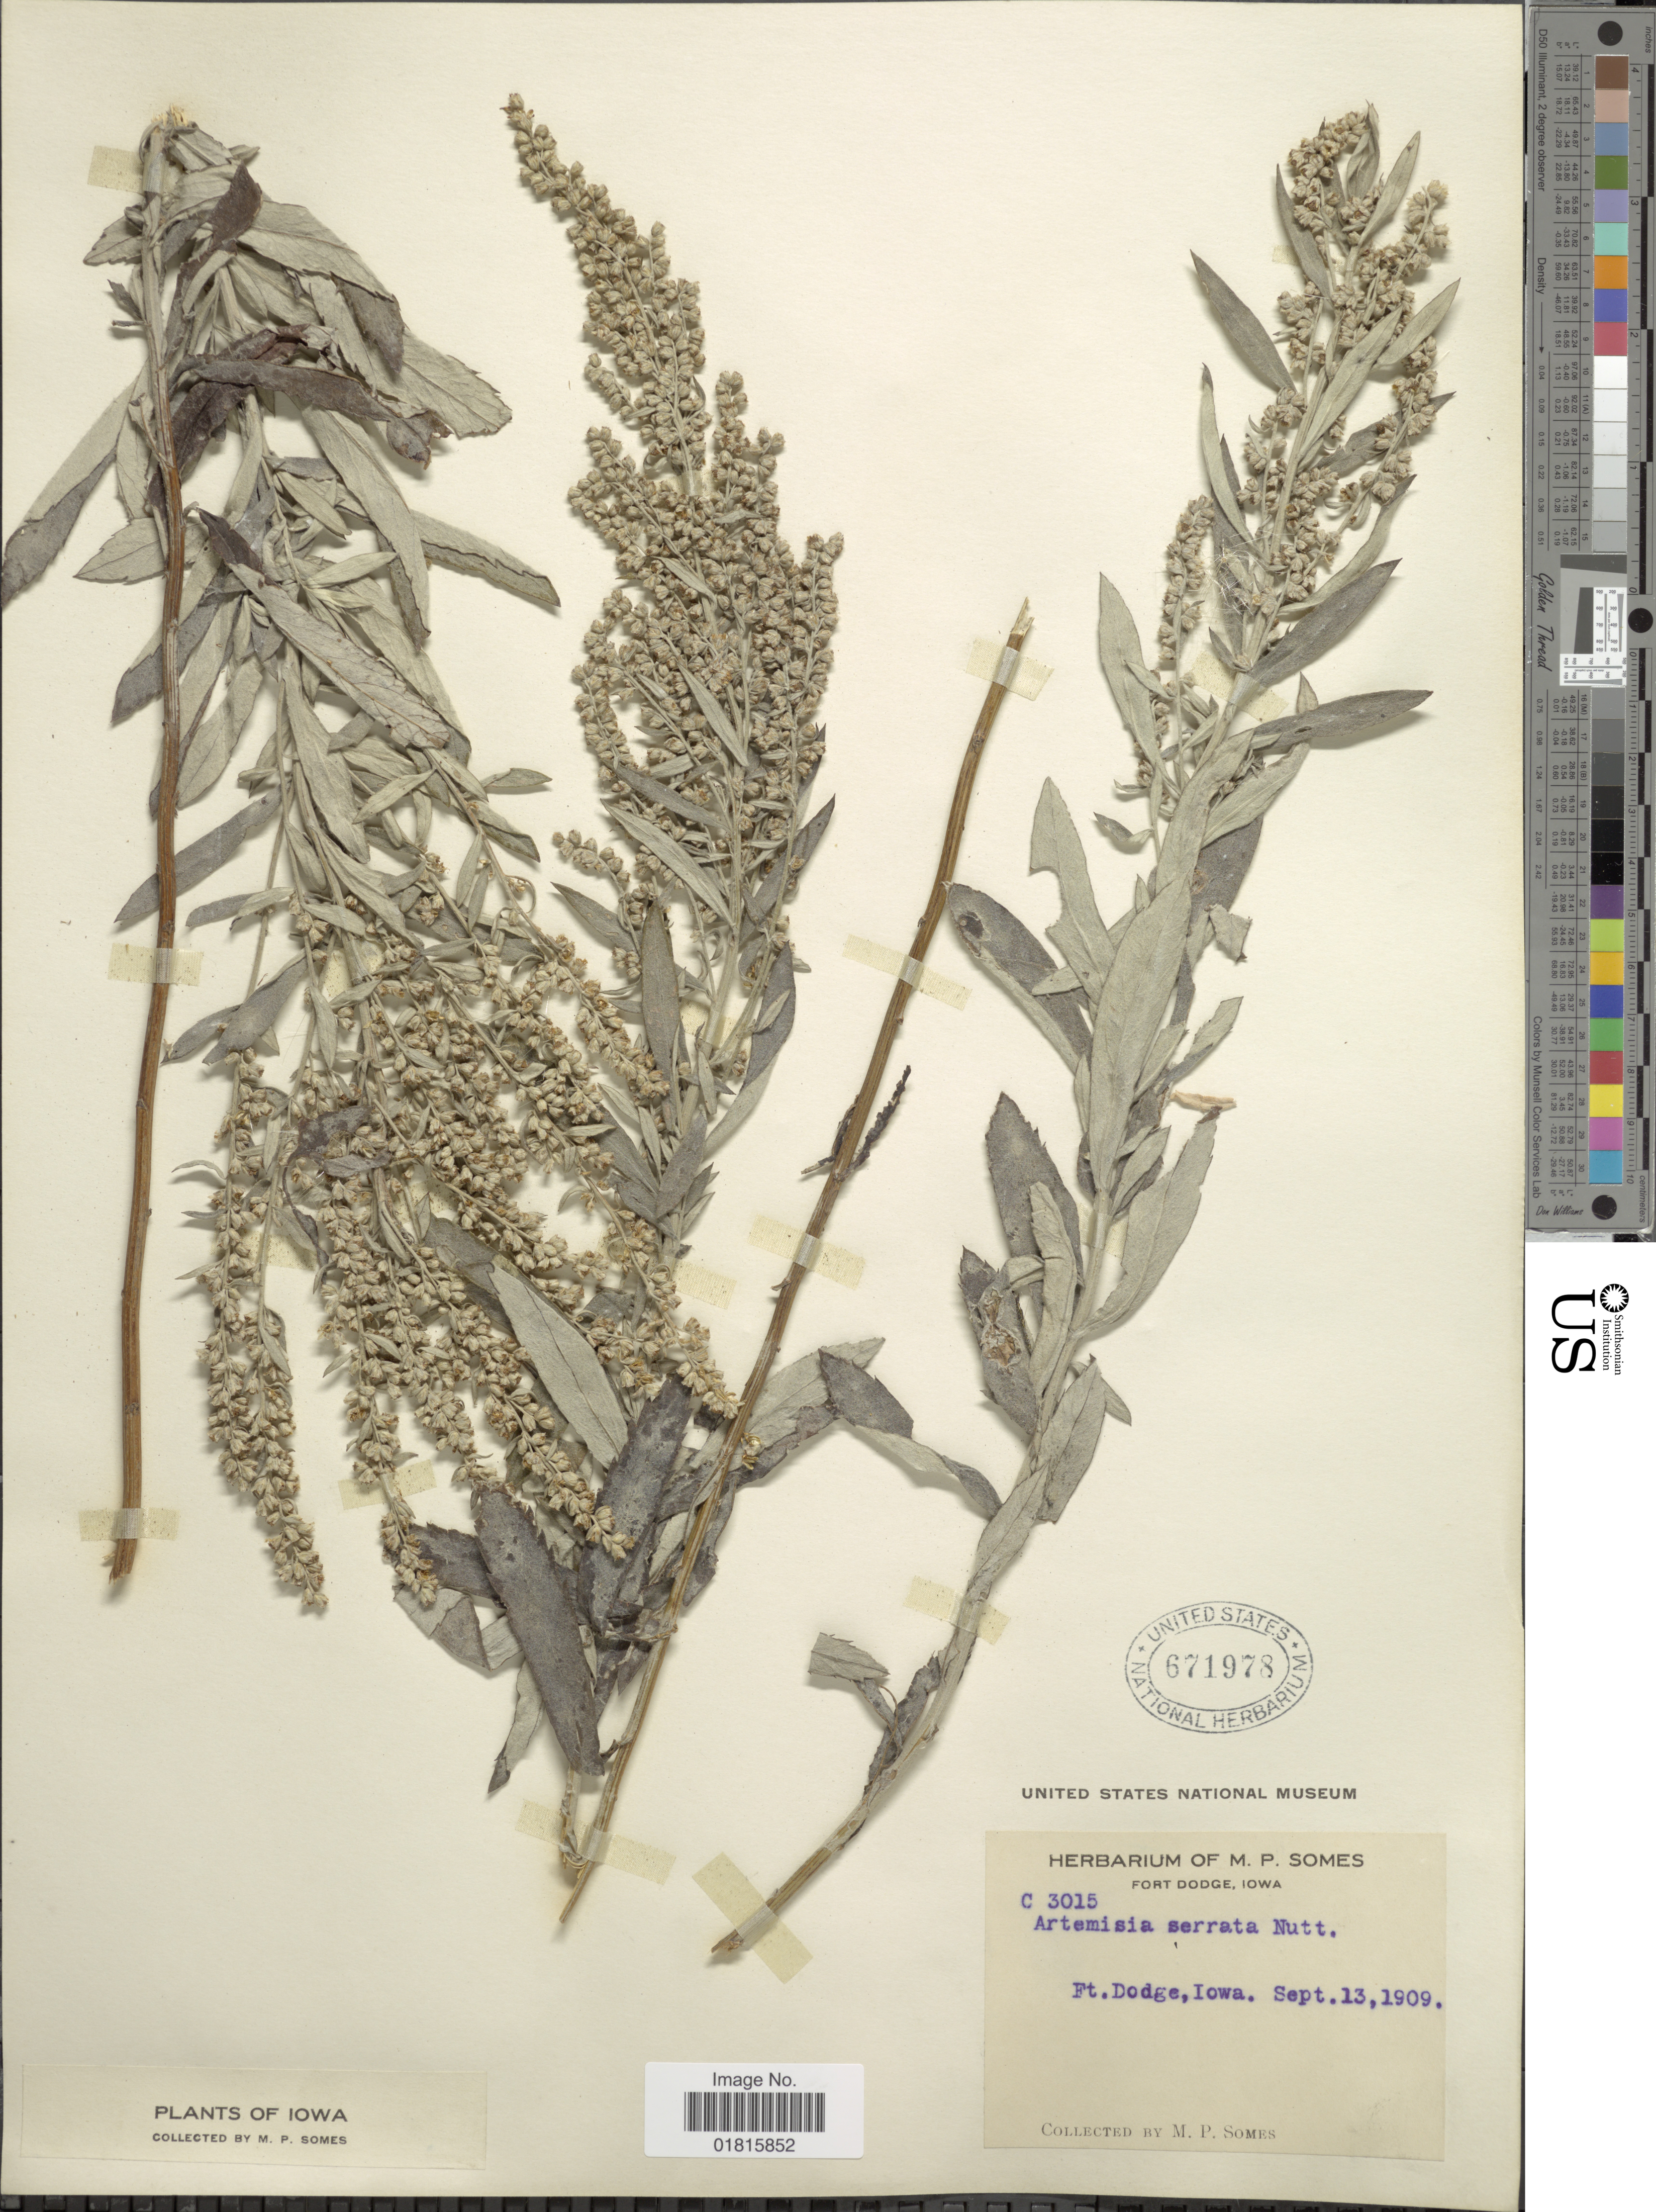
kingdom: Plantae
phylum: Tracheophyta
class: Magnoliopsida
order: Asterales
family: Asteraceae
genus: Artemisia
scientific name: Artemisia gnaphaloides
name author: Nutt.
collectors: M. Somes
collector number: C 3015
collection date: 1909-09-13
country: United States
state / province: Iowa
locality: Ft. Dodge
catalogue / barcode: US 671978